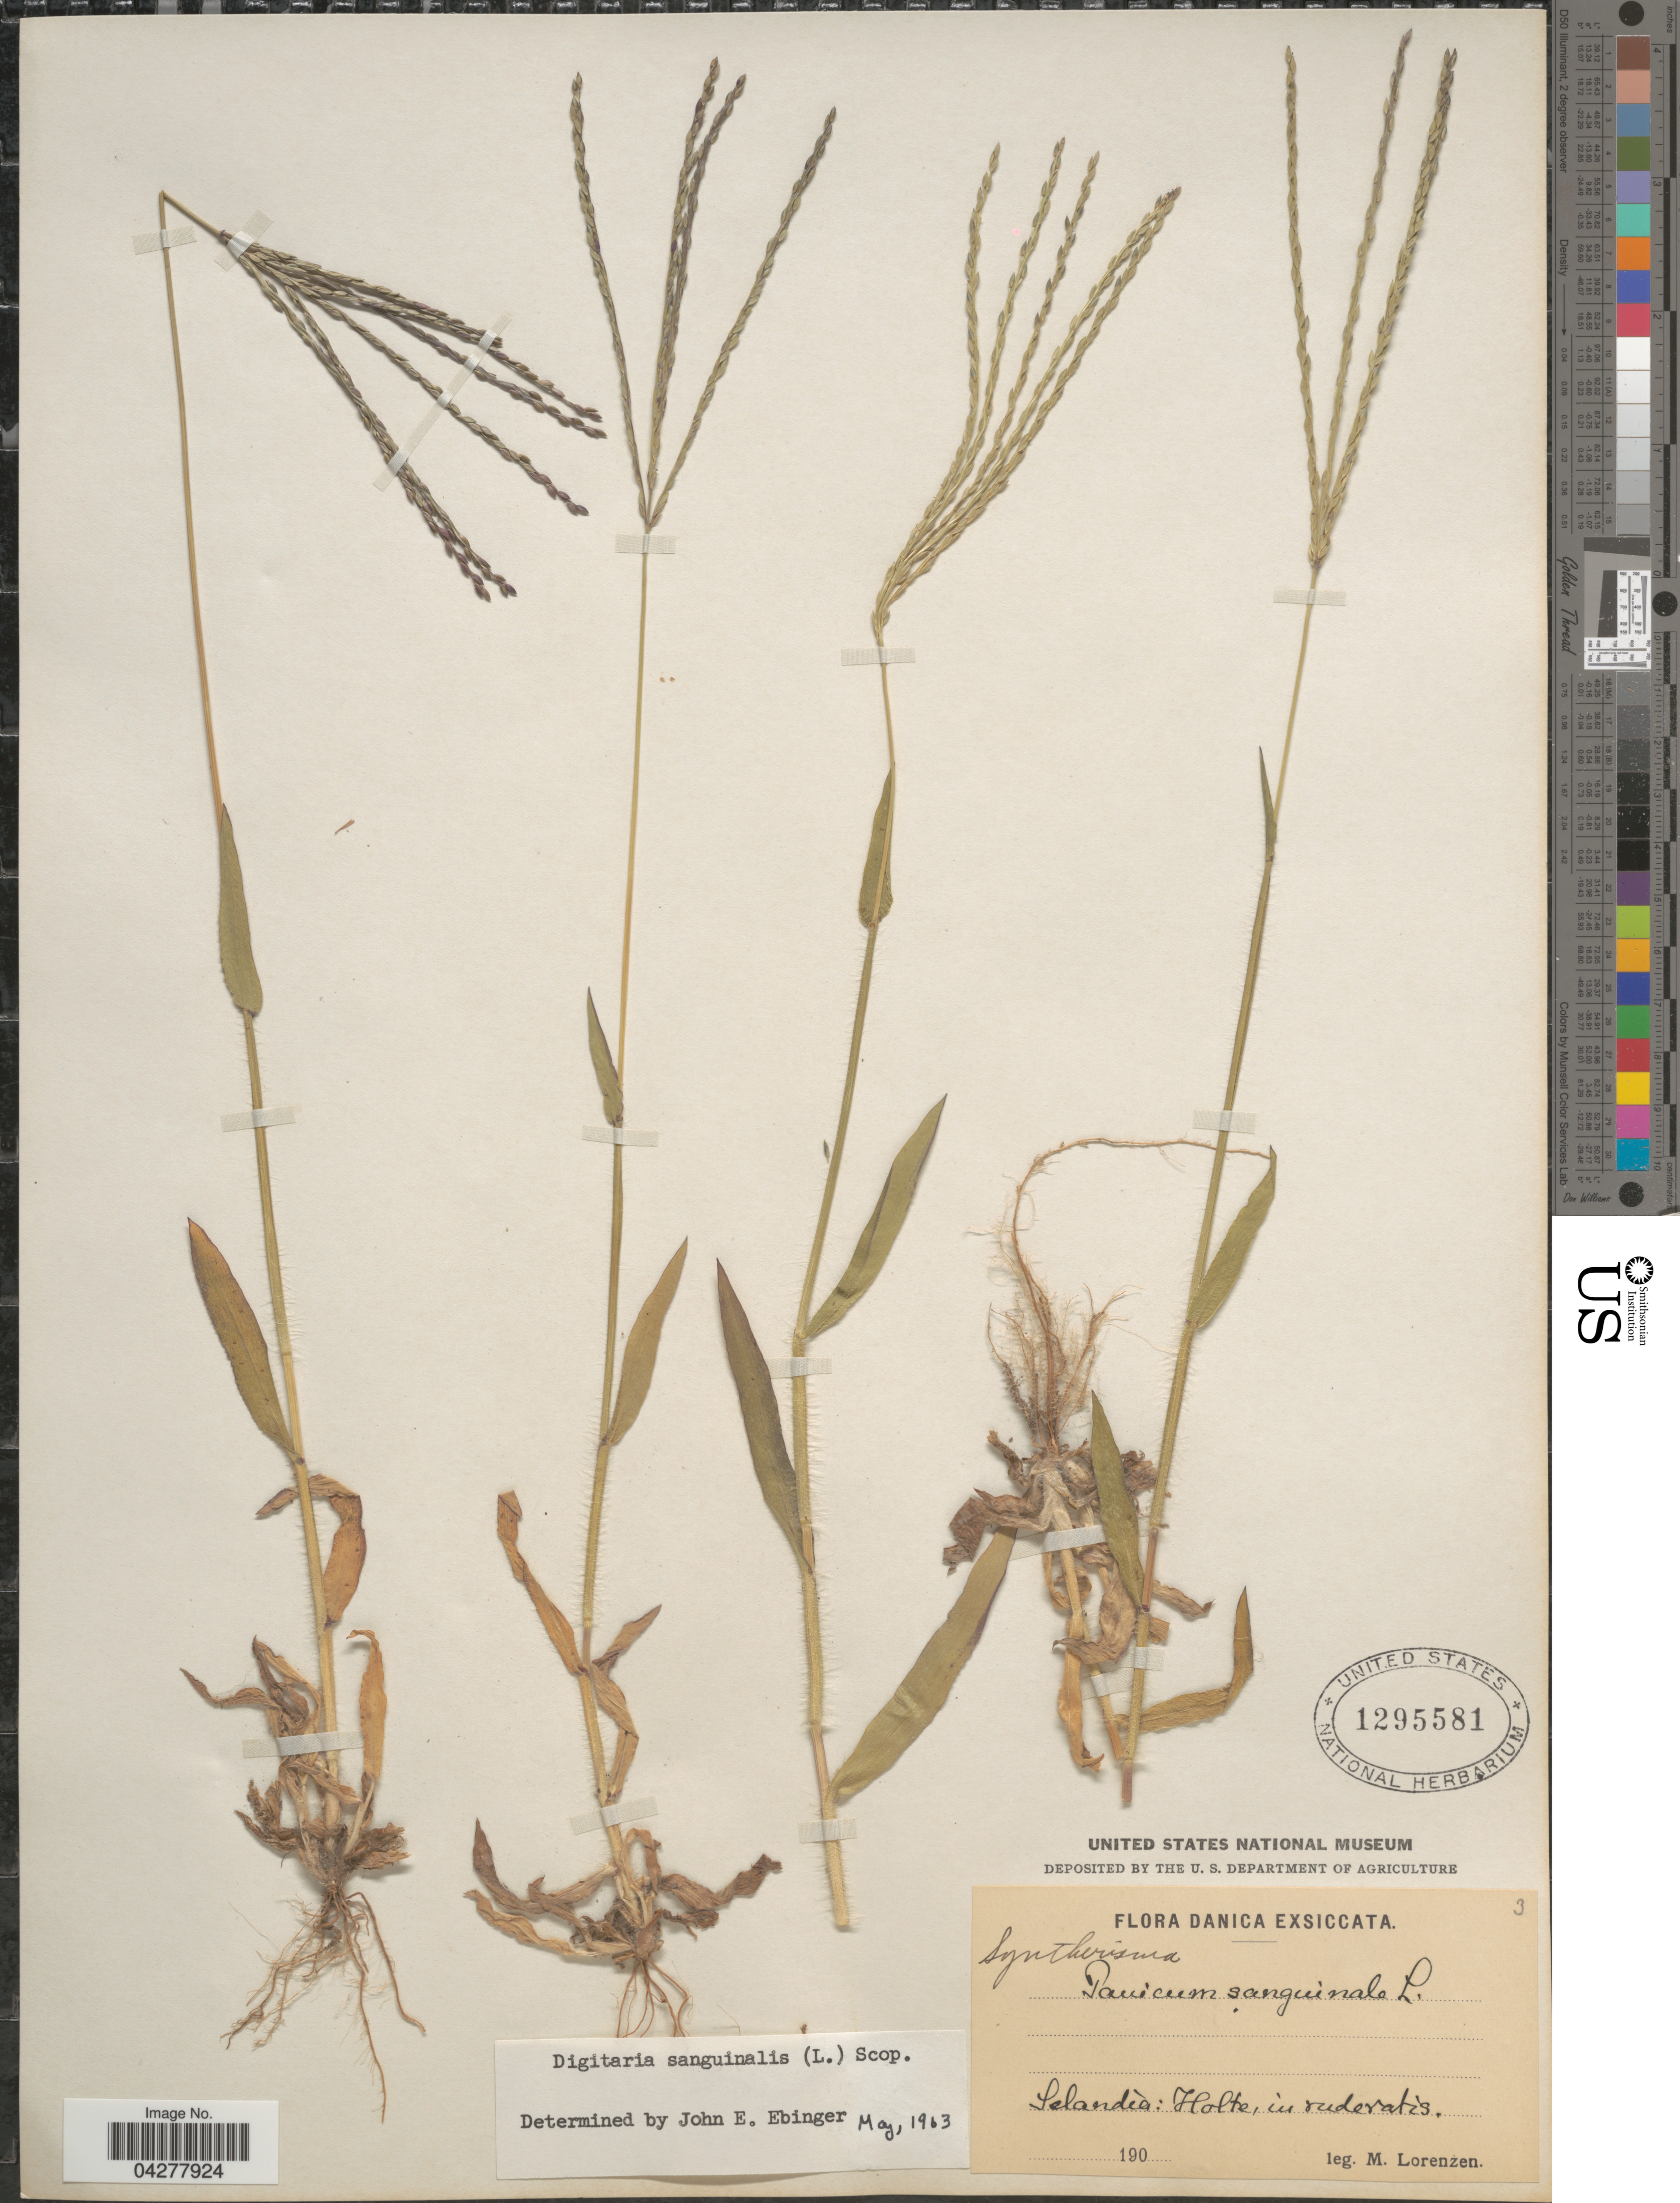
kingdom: Plantae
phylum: Tracheophyta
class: Liliopsida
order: Poales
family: Poaceae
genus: Digitaria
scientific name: Digitaria sanguinalis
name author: (L.) Scop.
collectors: M. Lorenzen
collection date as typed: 190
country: Denmark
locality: Danica. Selandia: Holte, in ruderatis.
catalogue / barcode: US 1295581